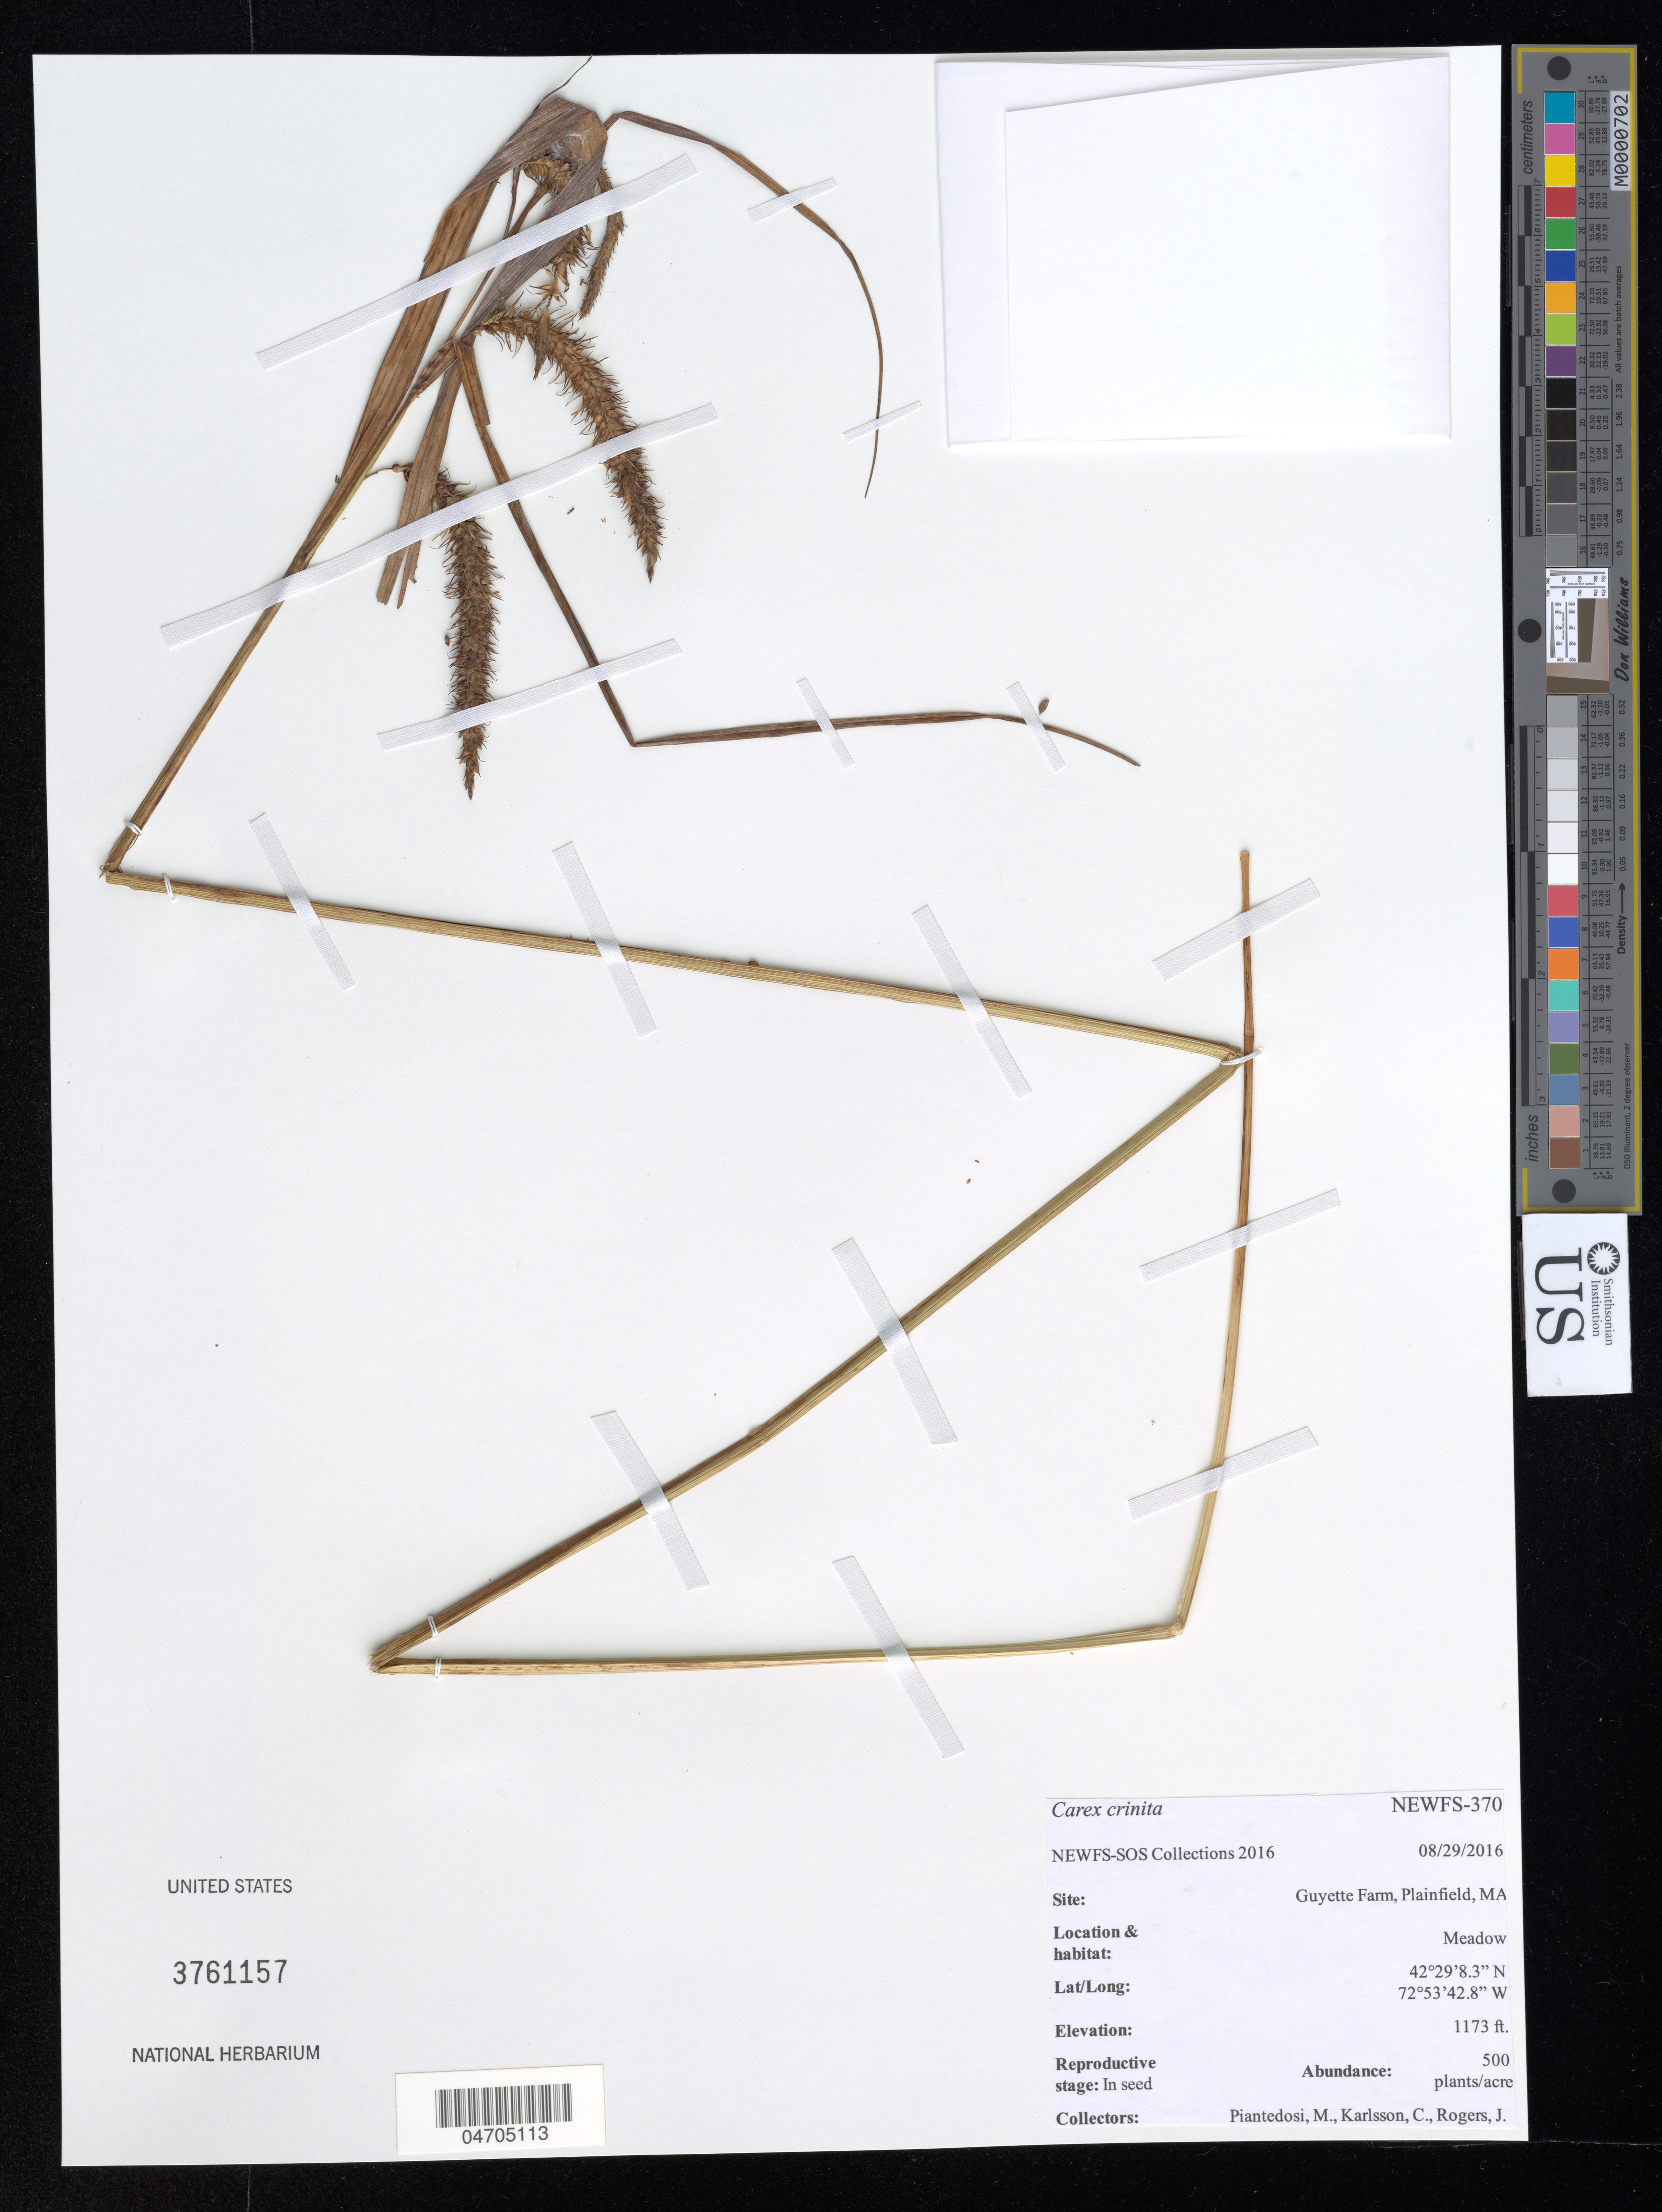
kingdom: Plantae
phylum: Tracheophyta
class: Liliopsida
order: Poales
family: Cyperaceae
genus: Carex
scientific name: Carex crinita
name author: Lam.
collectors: M. Piantedosi, C. Karlsson & J. Rogers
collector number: NEWFS-370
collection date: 2016-08-29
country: United States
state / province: Massachusetts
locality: Guyette Farm, Plainfield.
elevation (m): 358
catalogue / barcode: US 3761157